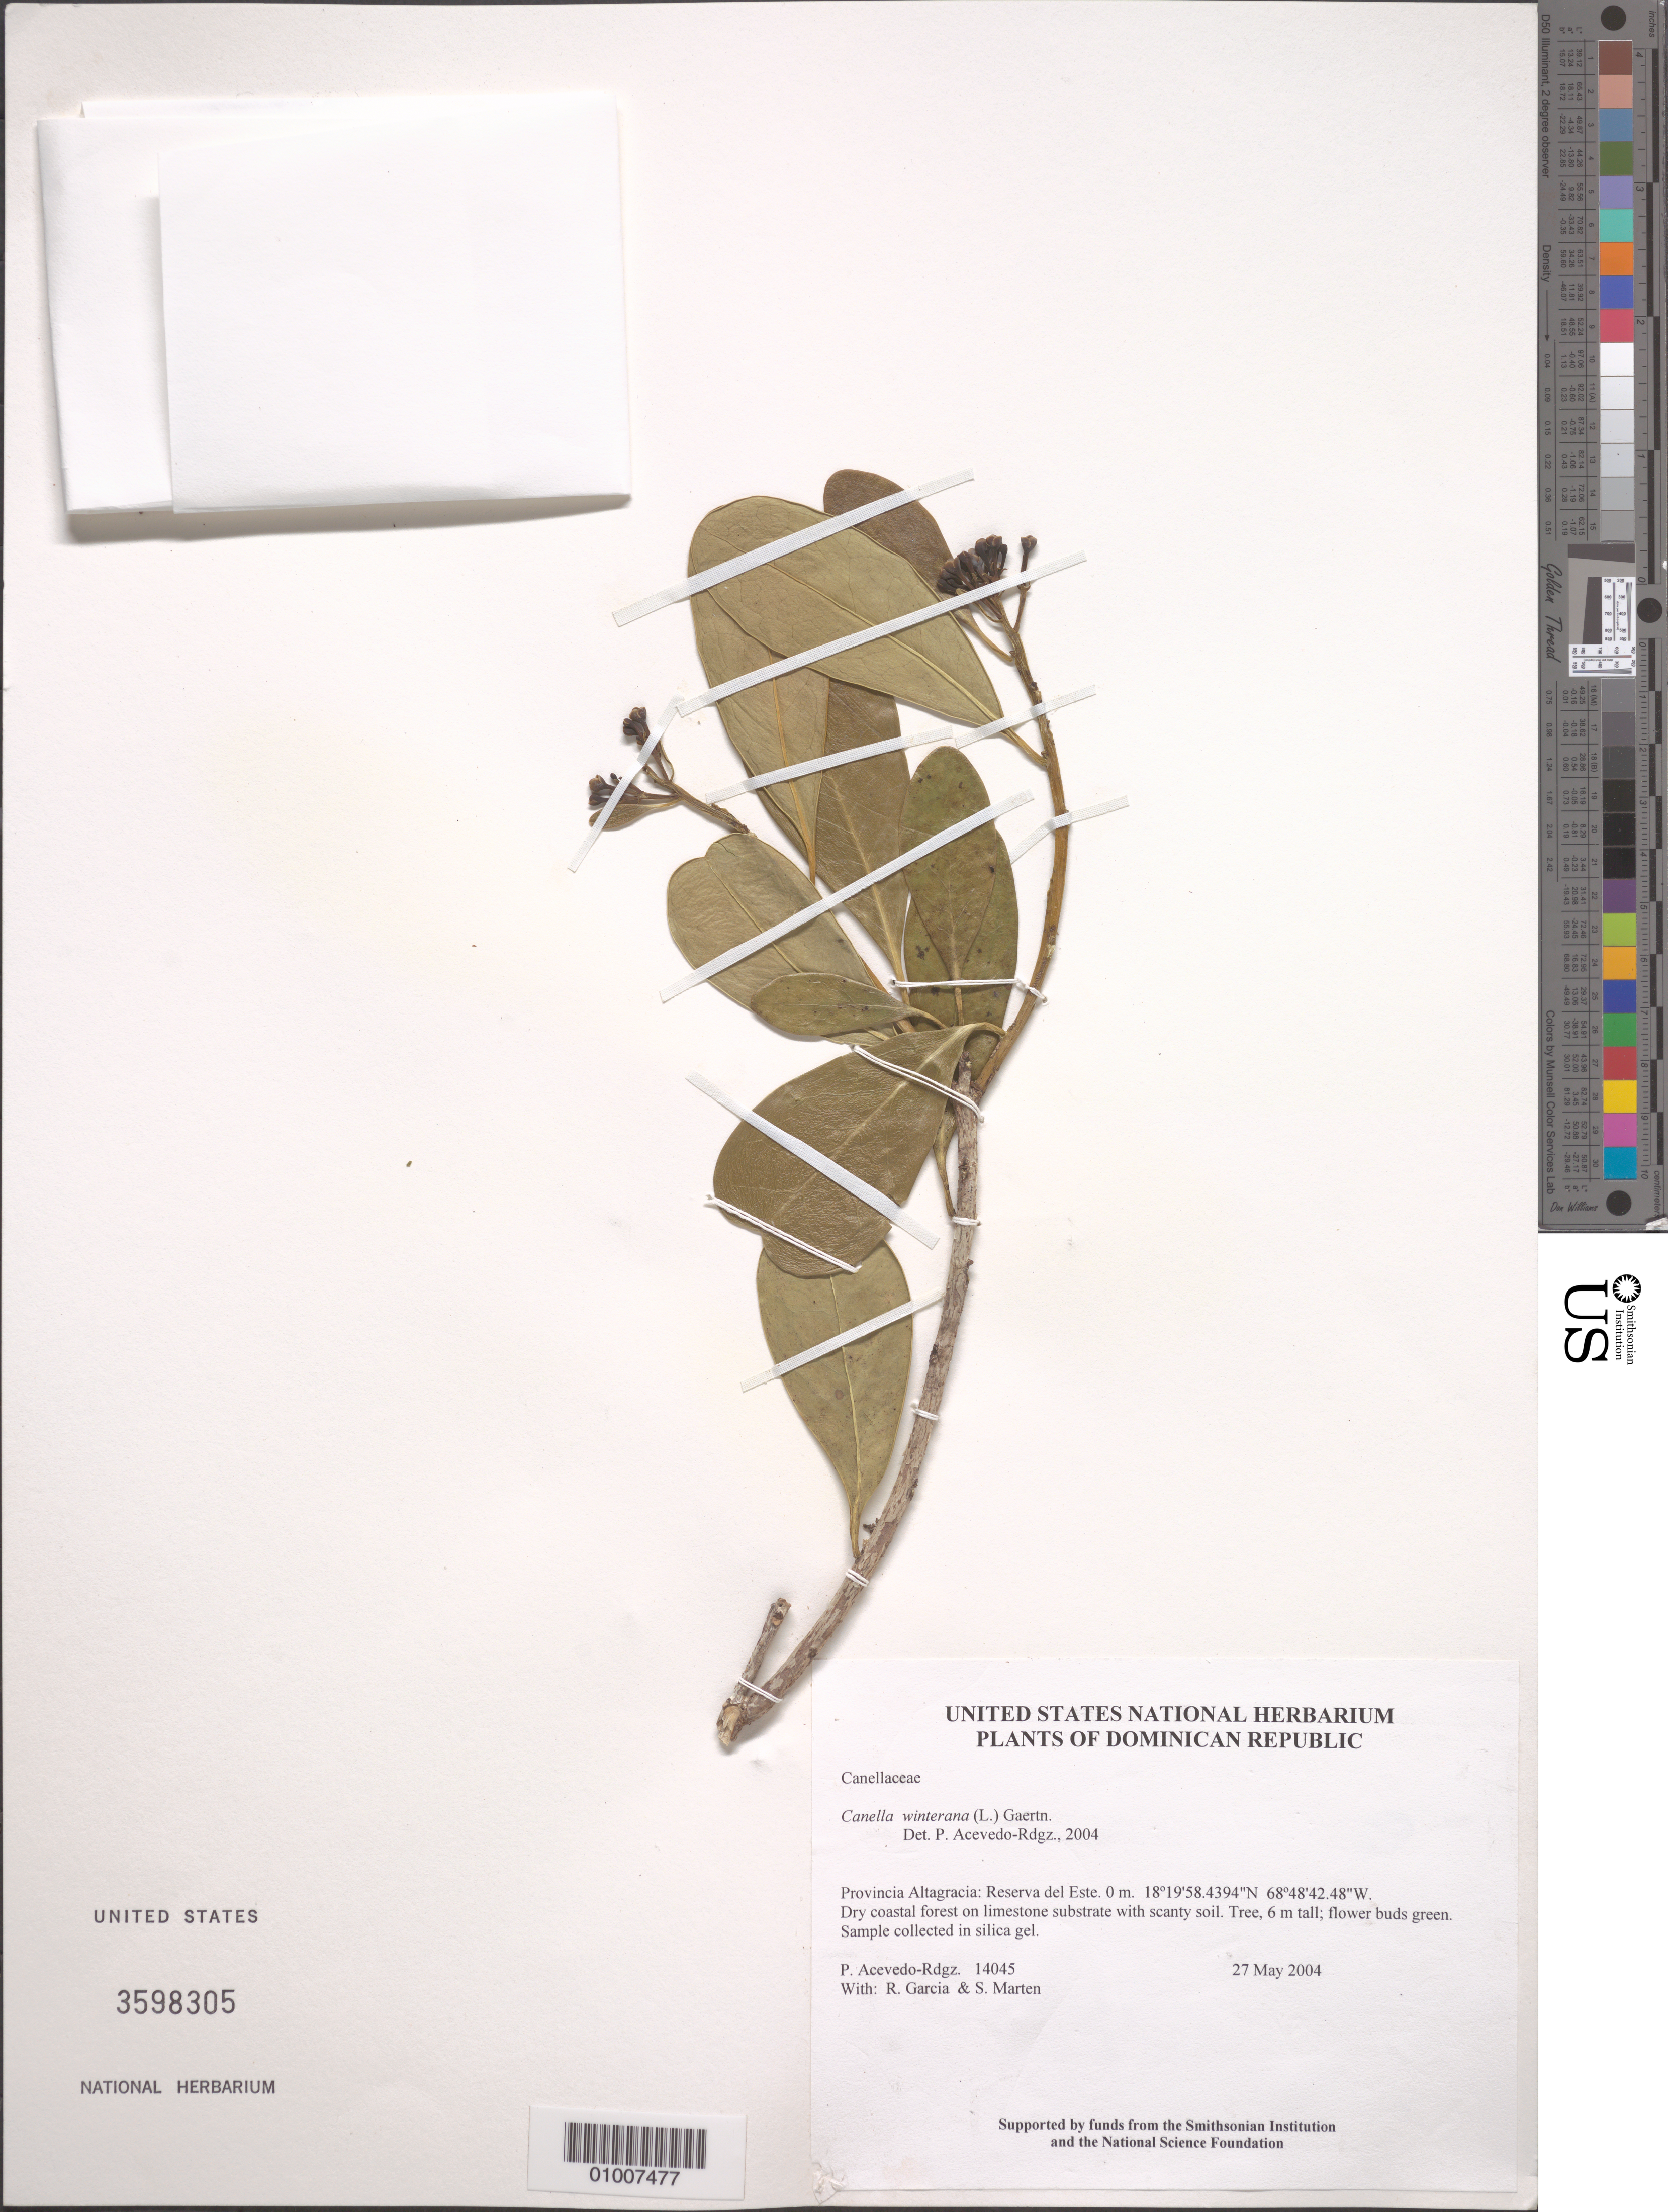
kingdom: Plantae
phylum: Tracheophyta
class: Magnoliopsida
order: Canellales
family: Canellaceae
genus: Canella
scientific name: Canella winterana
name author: (L.) Gaertn.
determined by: Acevedo-Rodríguez, P., (BOT), Smithsonian Institution - National Museum of Natural History (UNITED STATES)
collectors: P. Acevedo-Rodr., R. G. García & S. Marten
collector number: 14045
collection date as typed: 27 May 2004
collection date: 2004-05-27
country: Dominican Republic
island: Hispaniola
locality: Provincia Altagracia: Reserva del Este.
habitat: Dry coastal forest on limestone substrate with scanty soil.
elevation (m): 0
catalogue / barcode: US 3598305